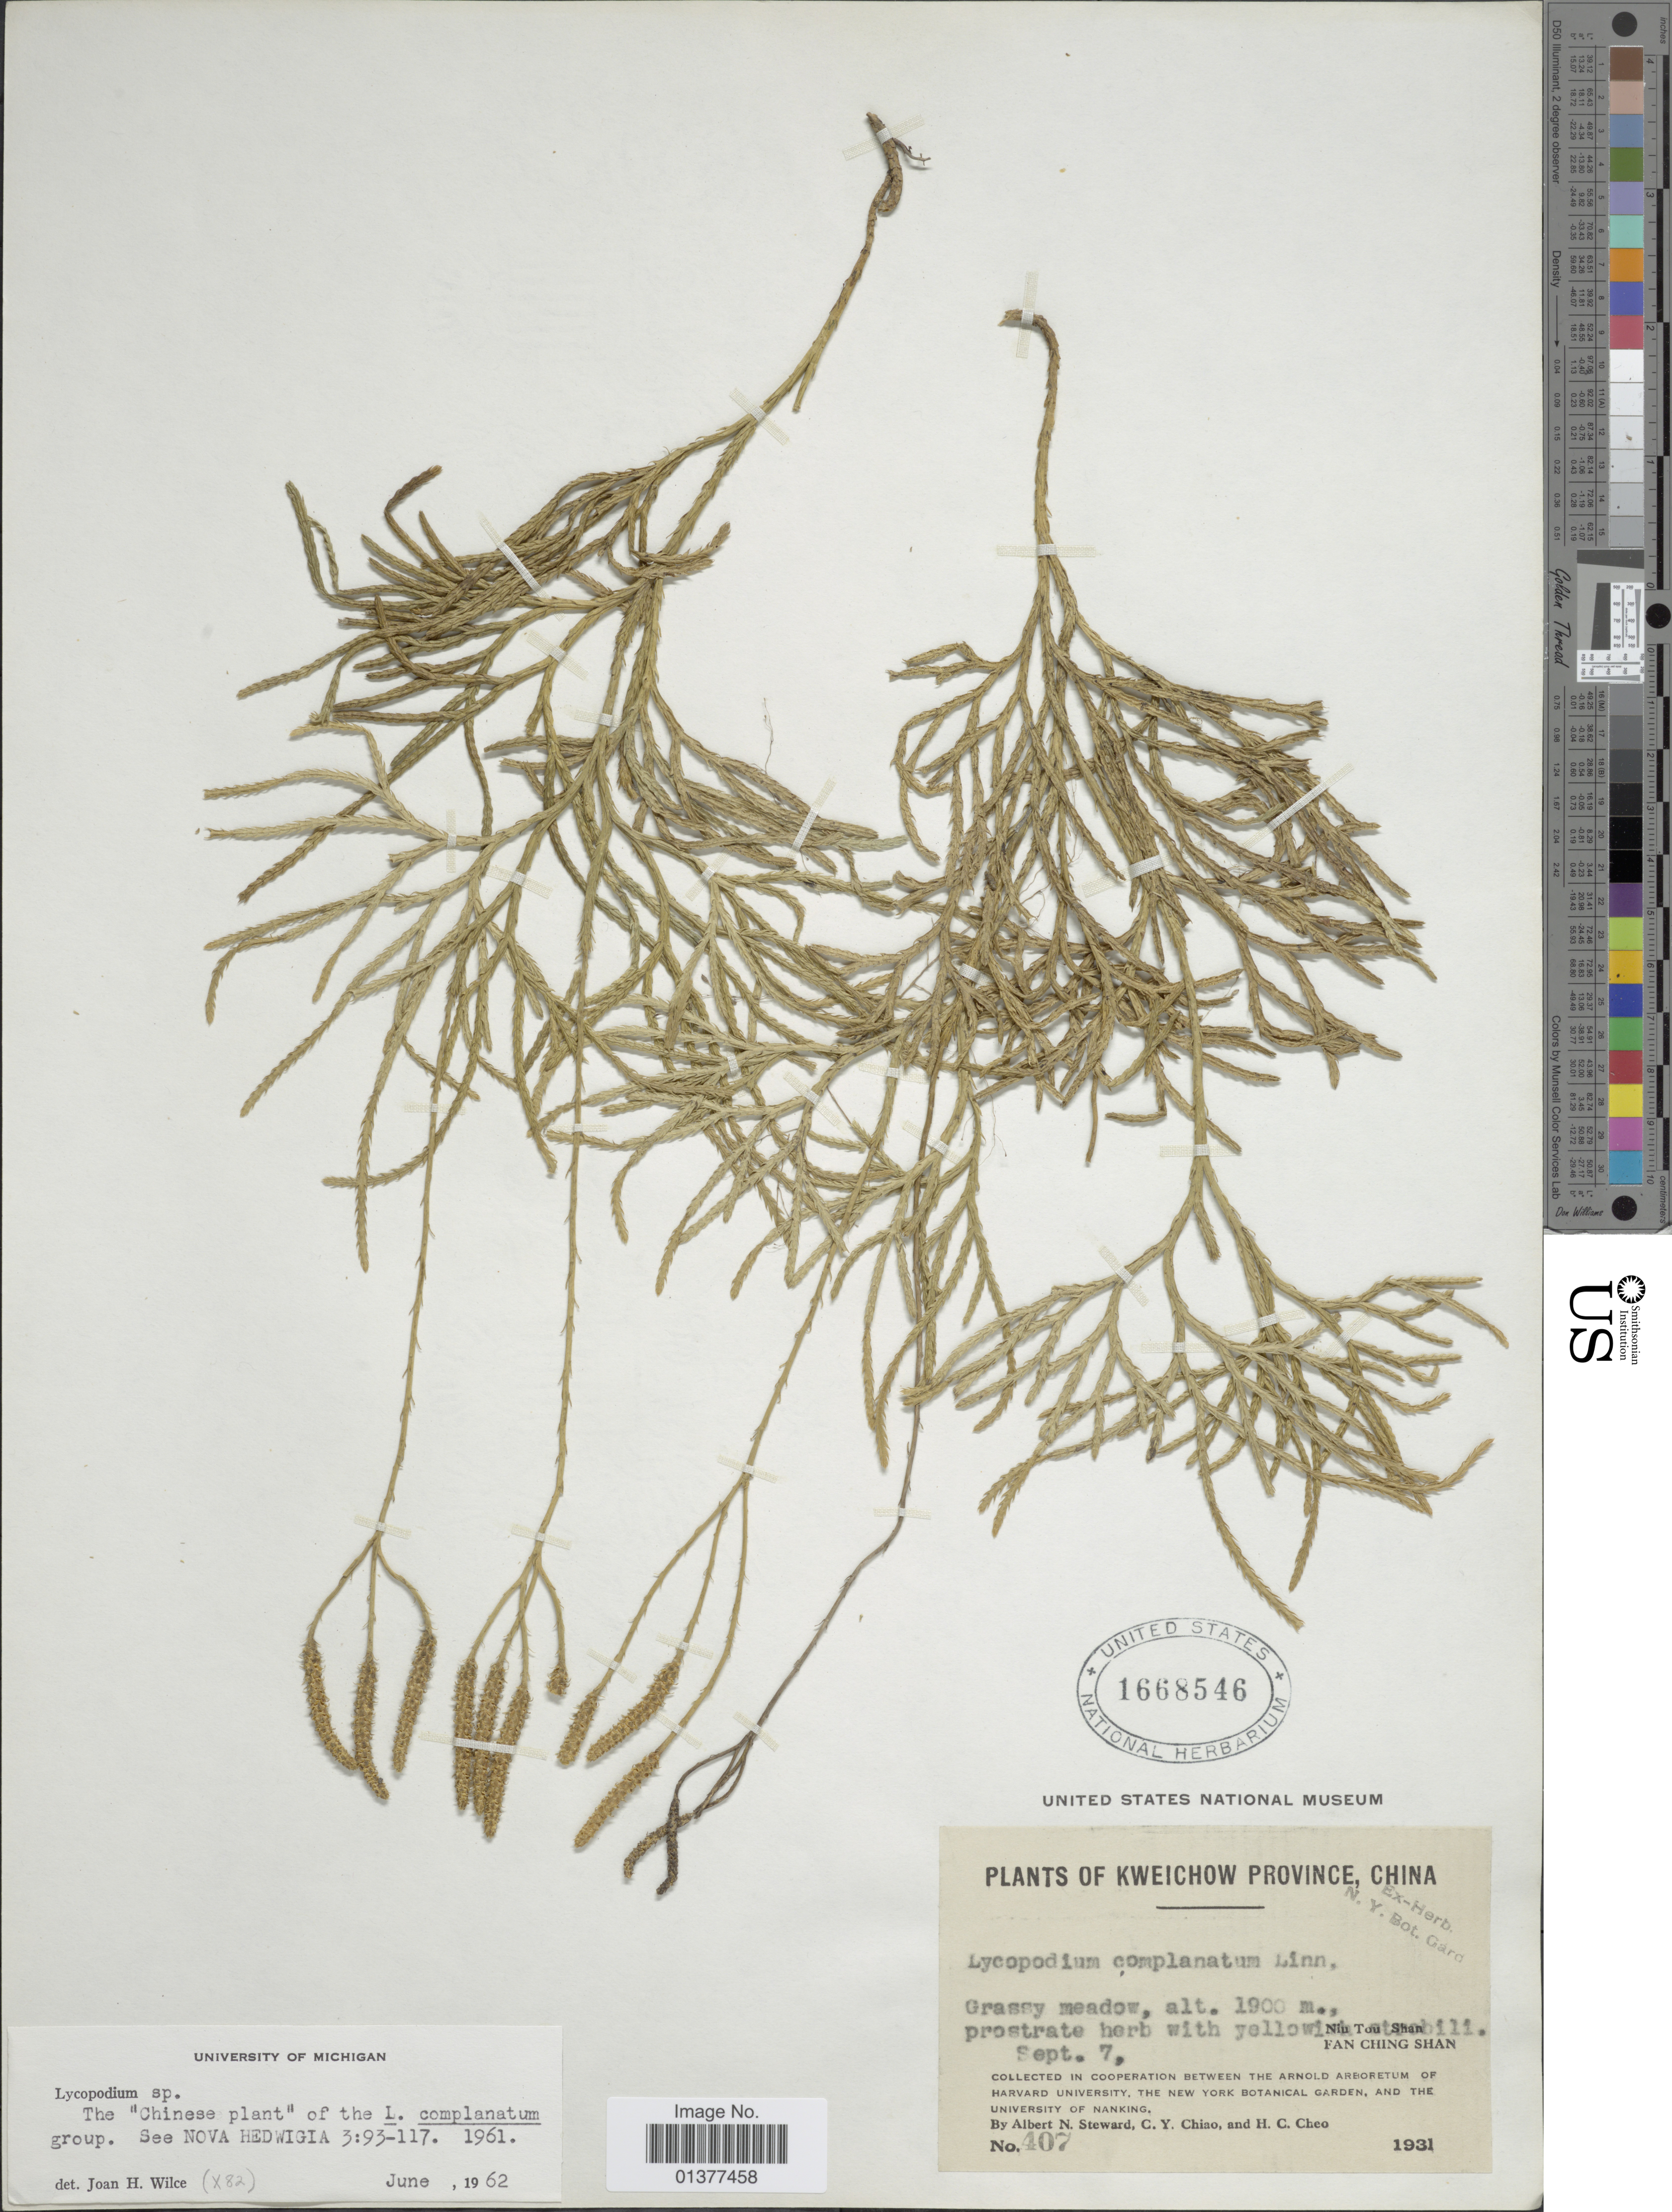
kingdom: Plantae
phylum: Tracheophyta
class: Lycopodiopsida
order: Lycopodiales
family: Lycopodiaceae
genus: Diphasiastrum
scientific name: Diphasiastrum complanatum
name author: (L.) Holub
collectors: A. N. Steward, C. Y. Chiao & H. Cheo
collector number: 407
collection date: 1931-09-07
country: China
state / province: Guizhou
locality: Kweichow province, Niu Tou Shan, Fan Ching Shan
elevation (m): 1900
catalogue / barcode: US 1668546